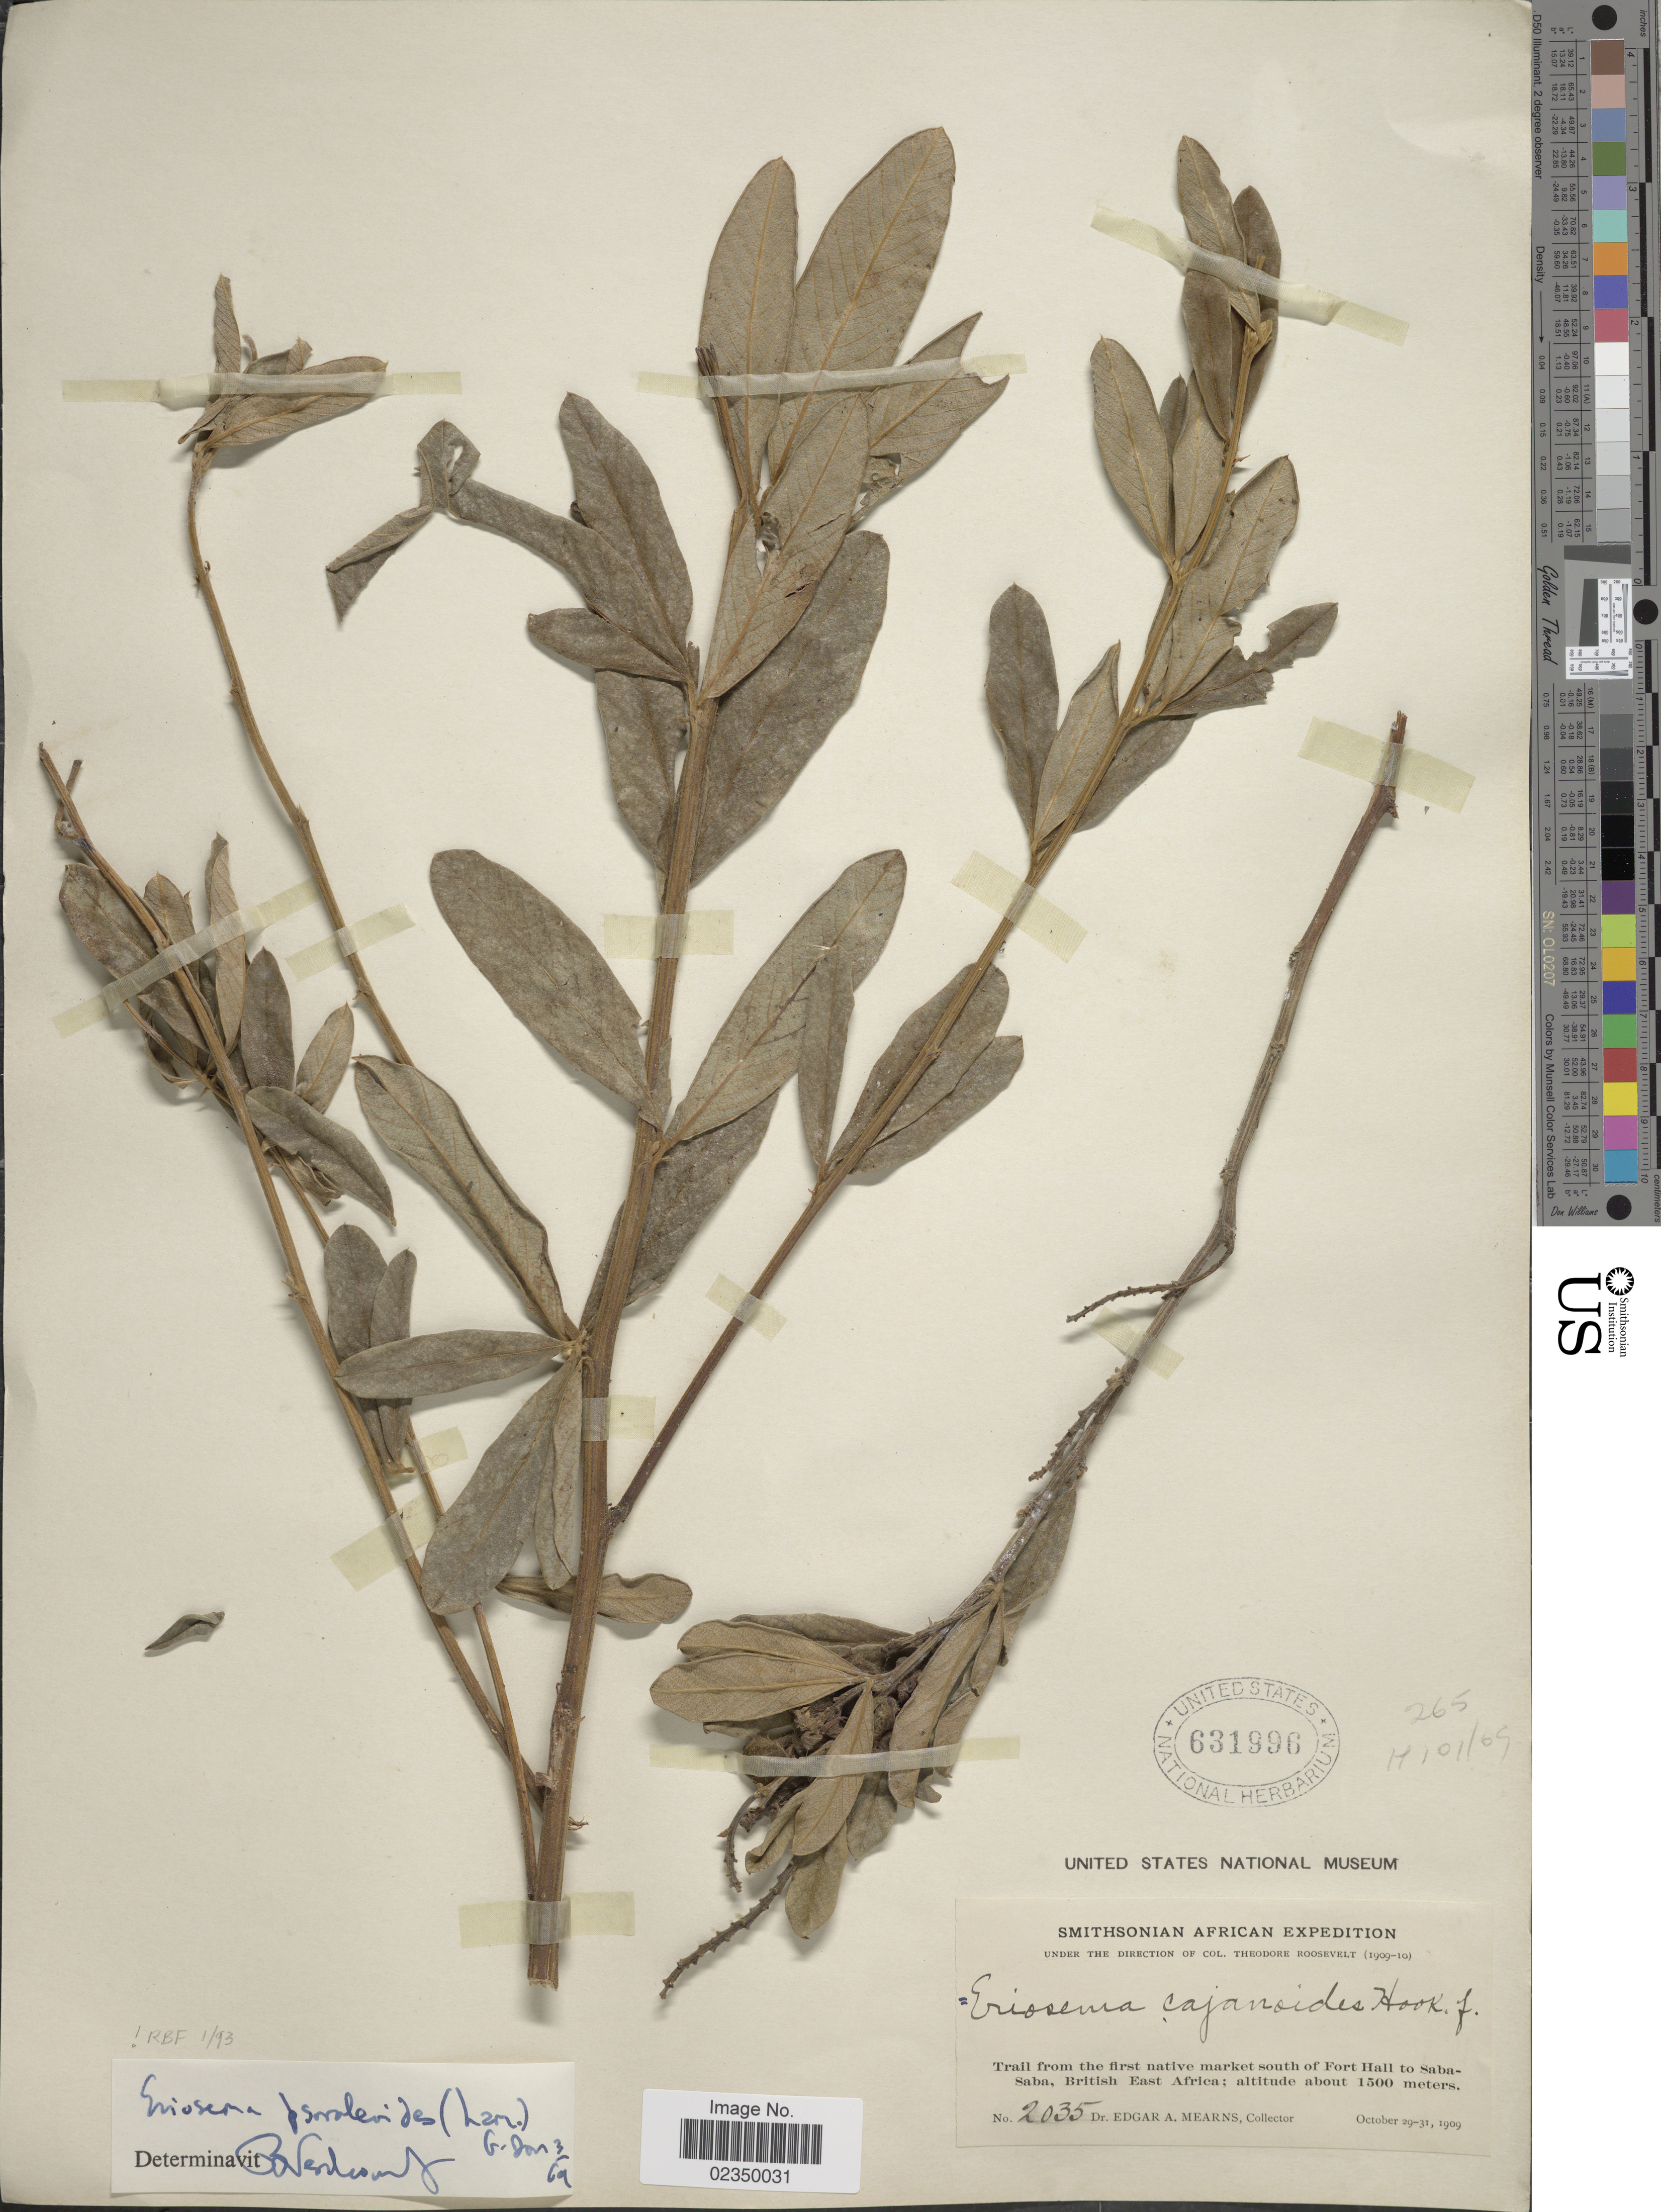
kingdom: Plantae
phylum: Tracheophyta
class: Magnoliopsida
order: Fabales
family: Fabaceae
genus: Eriosema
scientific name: Eriosema psoraloides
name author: (Lam.) G. Don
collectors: E. A. Mearns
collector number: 2035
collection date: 1909-10-29/1909-10-31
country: Kenya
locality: Trail from the first native market south of Fort Hall to Saba-Saba, British East Africa.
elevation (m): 1500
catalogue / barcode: US 631996